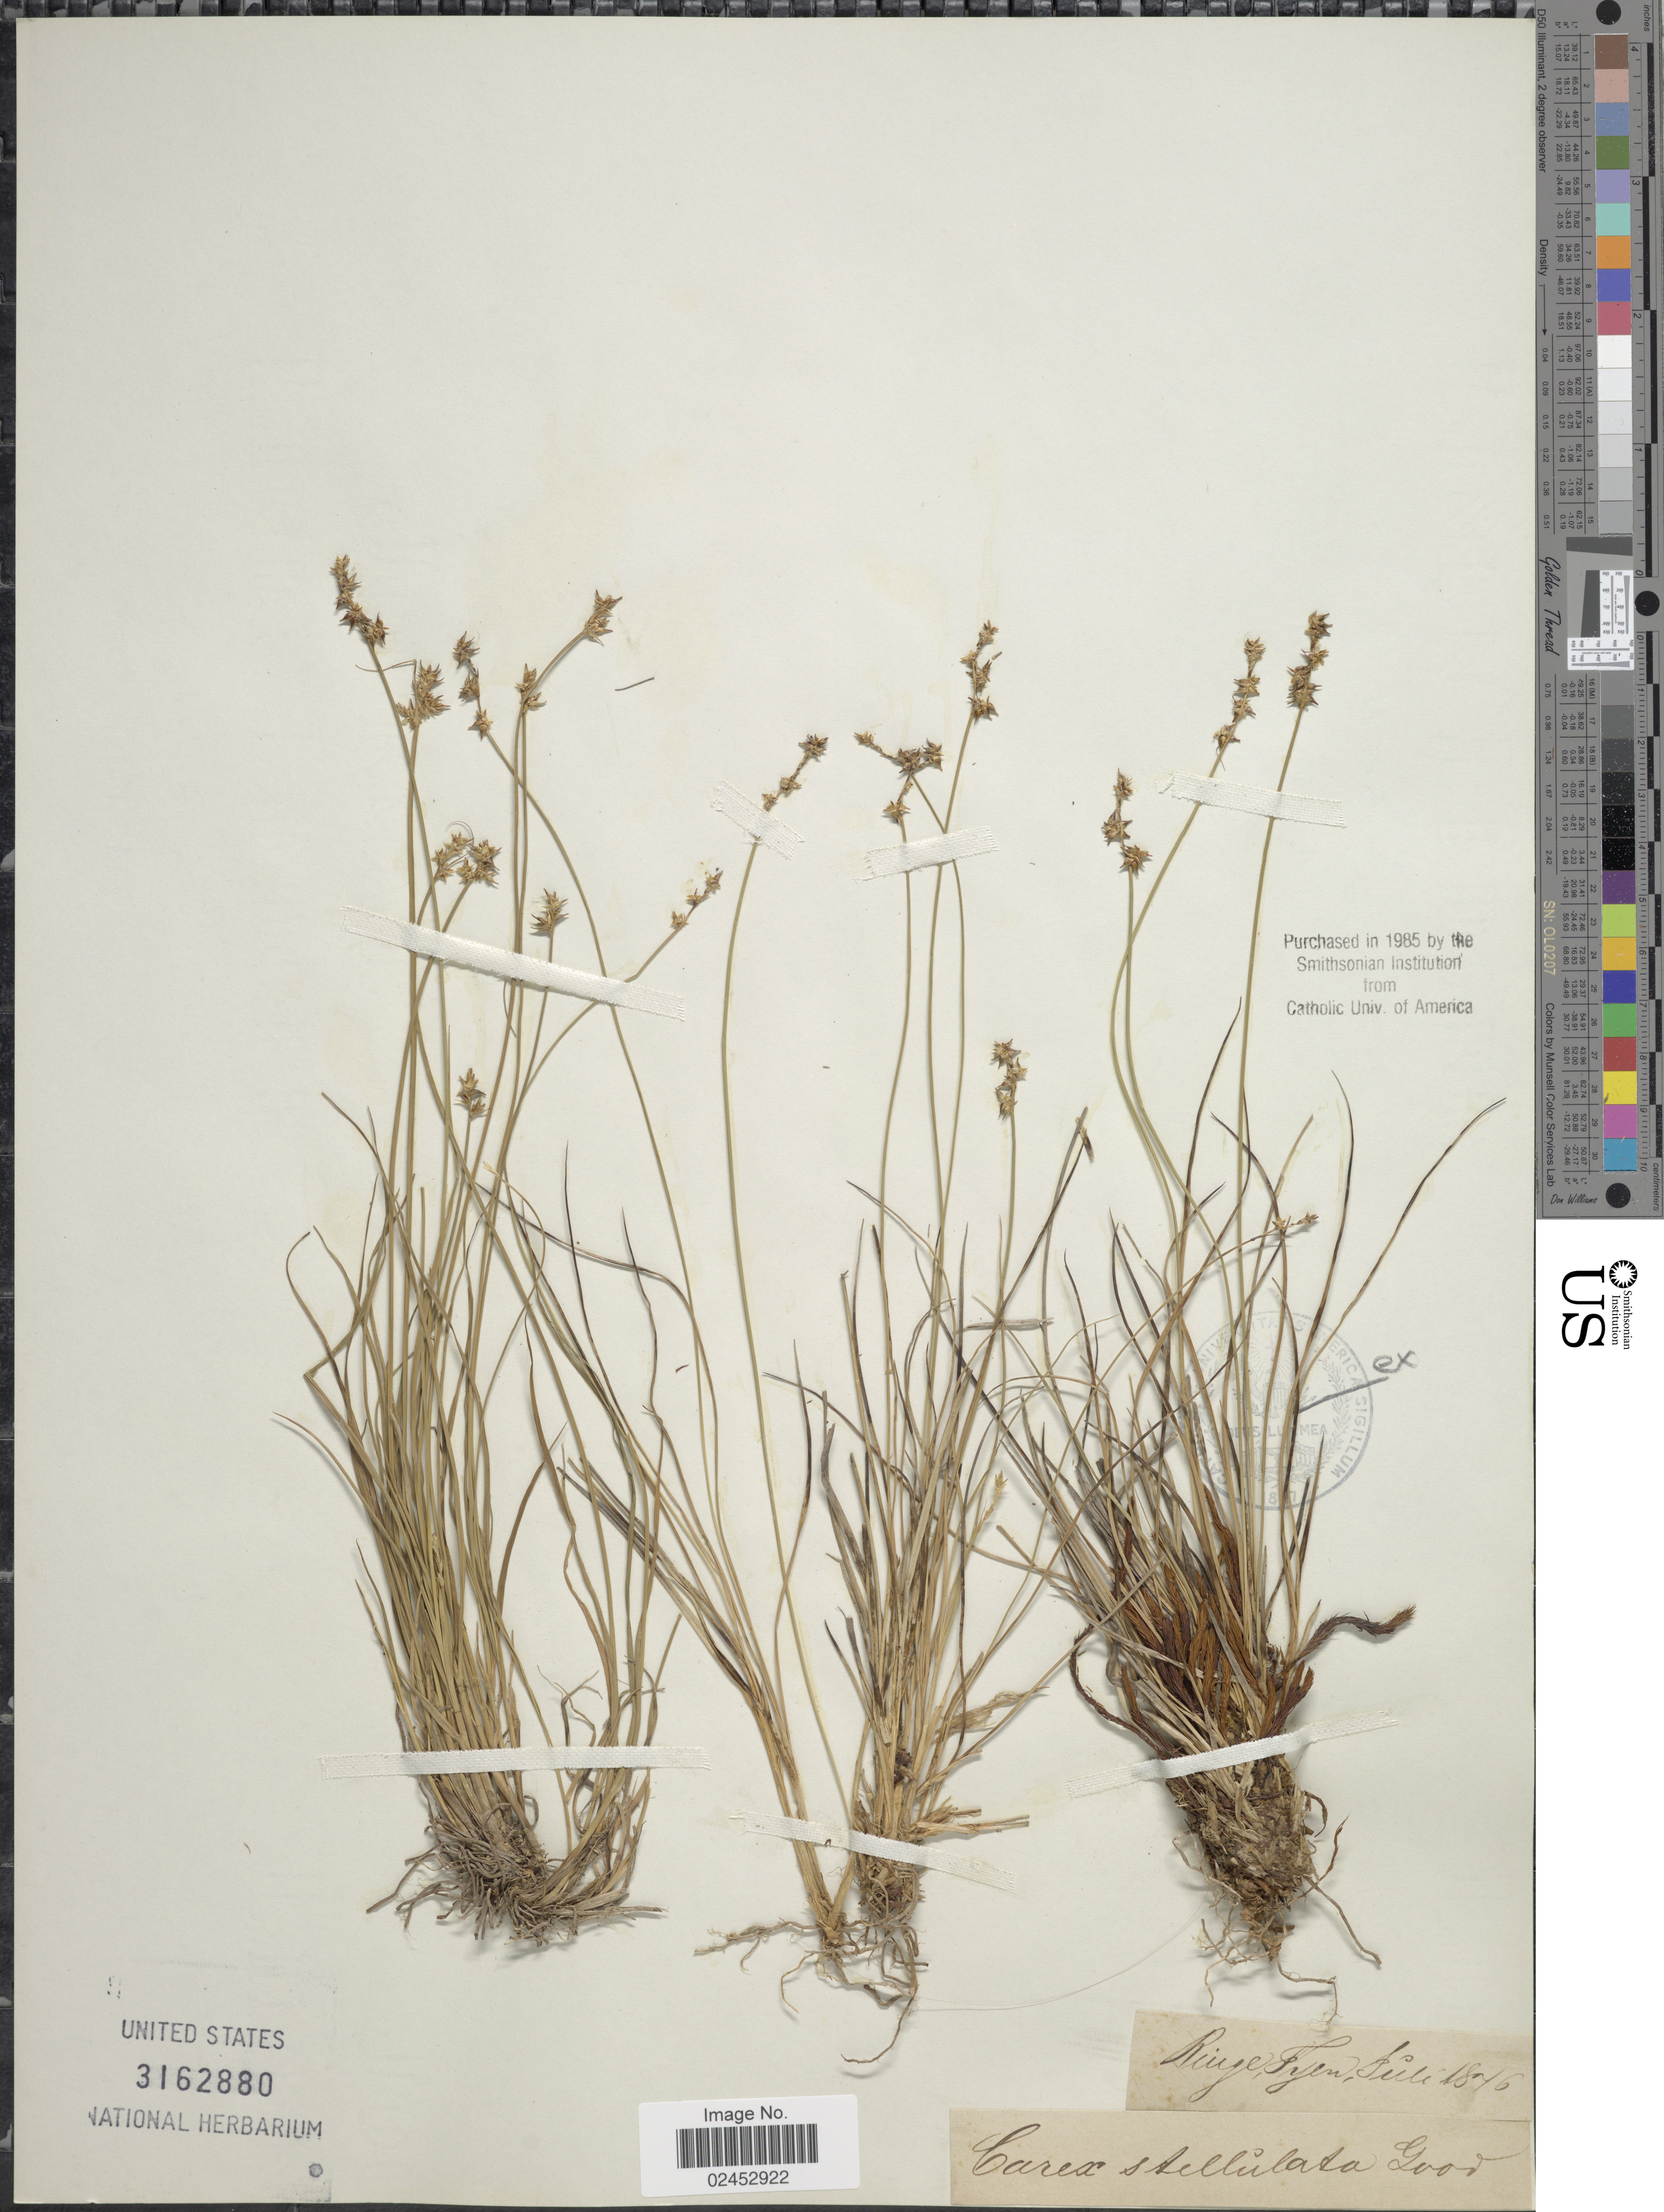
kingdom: Plantae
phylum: Tracheophyta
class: Liliopsida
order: Poales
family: Cyperaceae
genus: Carex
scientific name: Carex echinata subsp. echinata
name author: Murray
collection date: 1876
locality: Ruye, Fyen, Sule. [interpreted]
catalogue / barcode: US 3162880